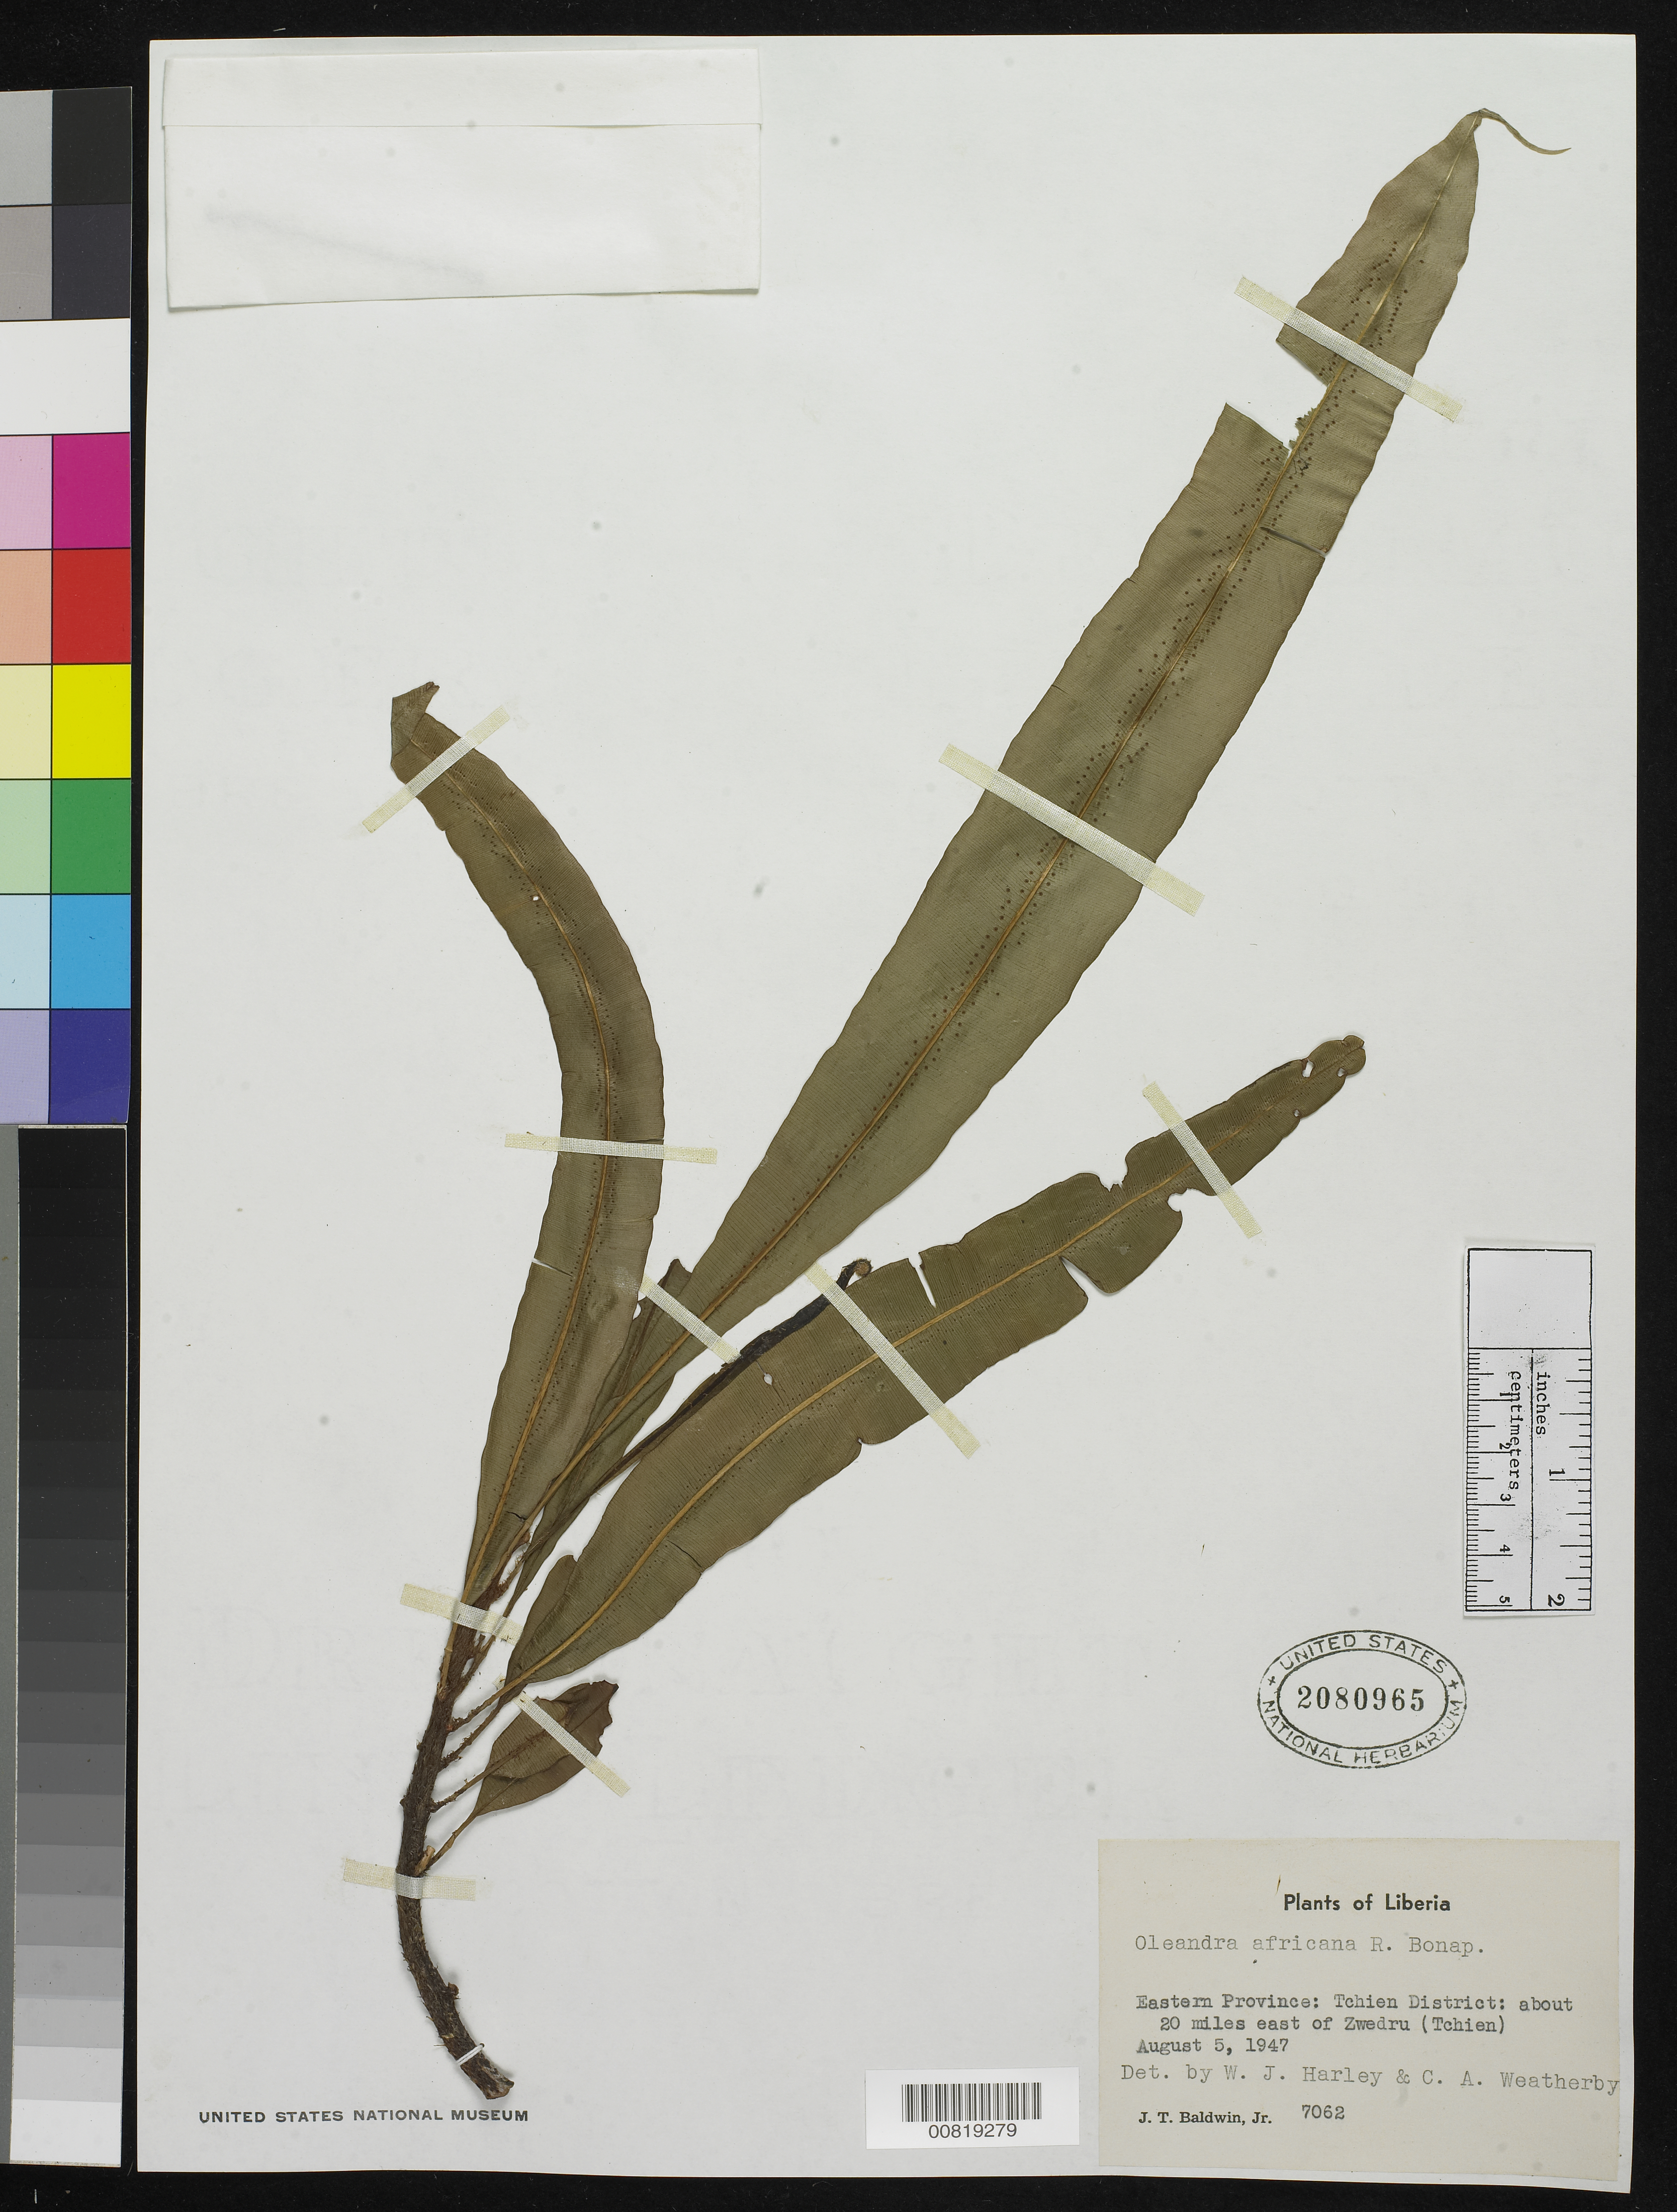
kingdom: Plantae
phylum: Tracheophyta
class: Polypodiopsida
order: Polypodiales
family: Oleandraceae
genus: Oleandra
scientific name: Oleandra africana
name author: Bonap.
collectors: J. T. Baldwin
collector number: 7062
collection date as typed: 5 Aug 1947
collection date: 1947-08-05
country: Liberia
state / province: Grand Gedeh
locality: Eastern Province: Tchien District, about 20 miles E of Zwedru (Tchien)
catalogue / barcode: US 2080965